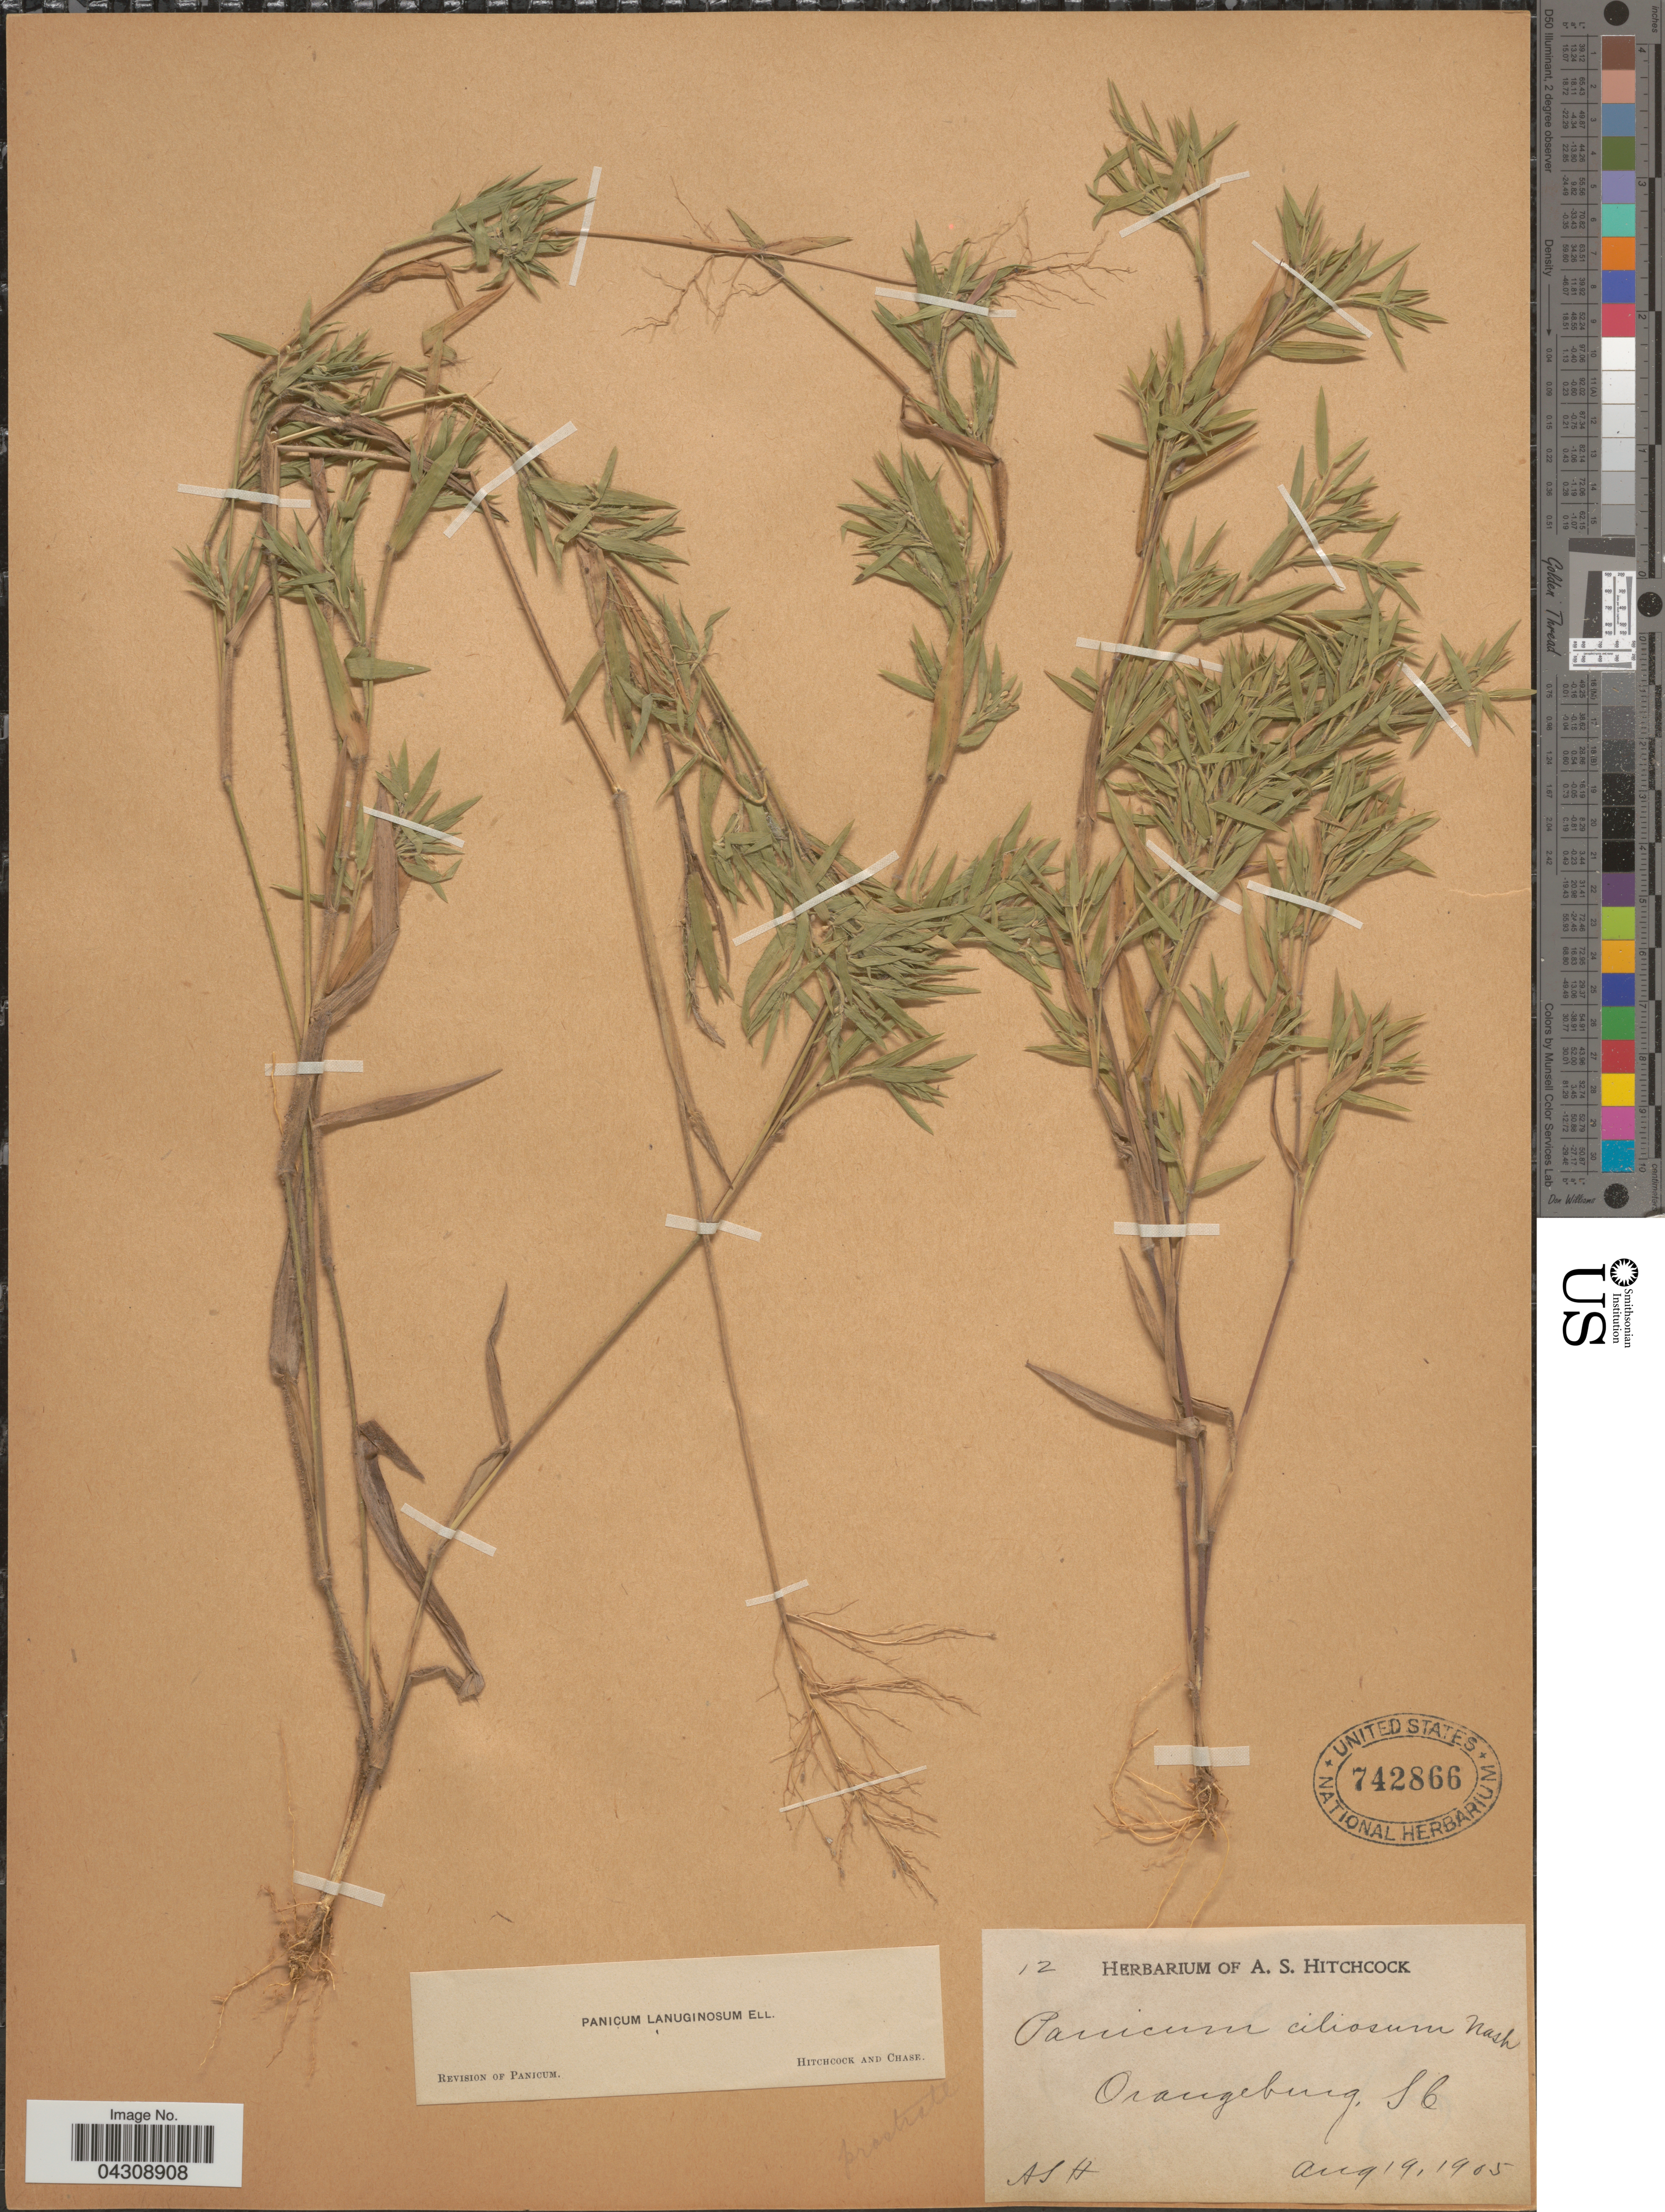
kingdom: Plantae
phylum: Tracheophyta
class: Liliopsida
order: Poales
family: Poaceae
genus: Dichanthelium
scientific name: Dichanthelium acuminatum var. acuminatum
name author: (Sw.) Gould & C.A. Clark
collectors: A. S. Hitchcock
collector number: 12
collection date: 1905-08-19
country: United States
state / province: South Carolina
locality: Orangeburg.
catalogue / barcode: US 742866